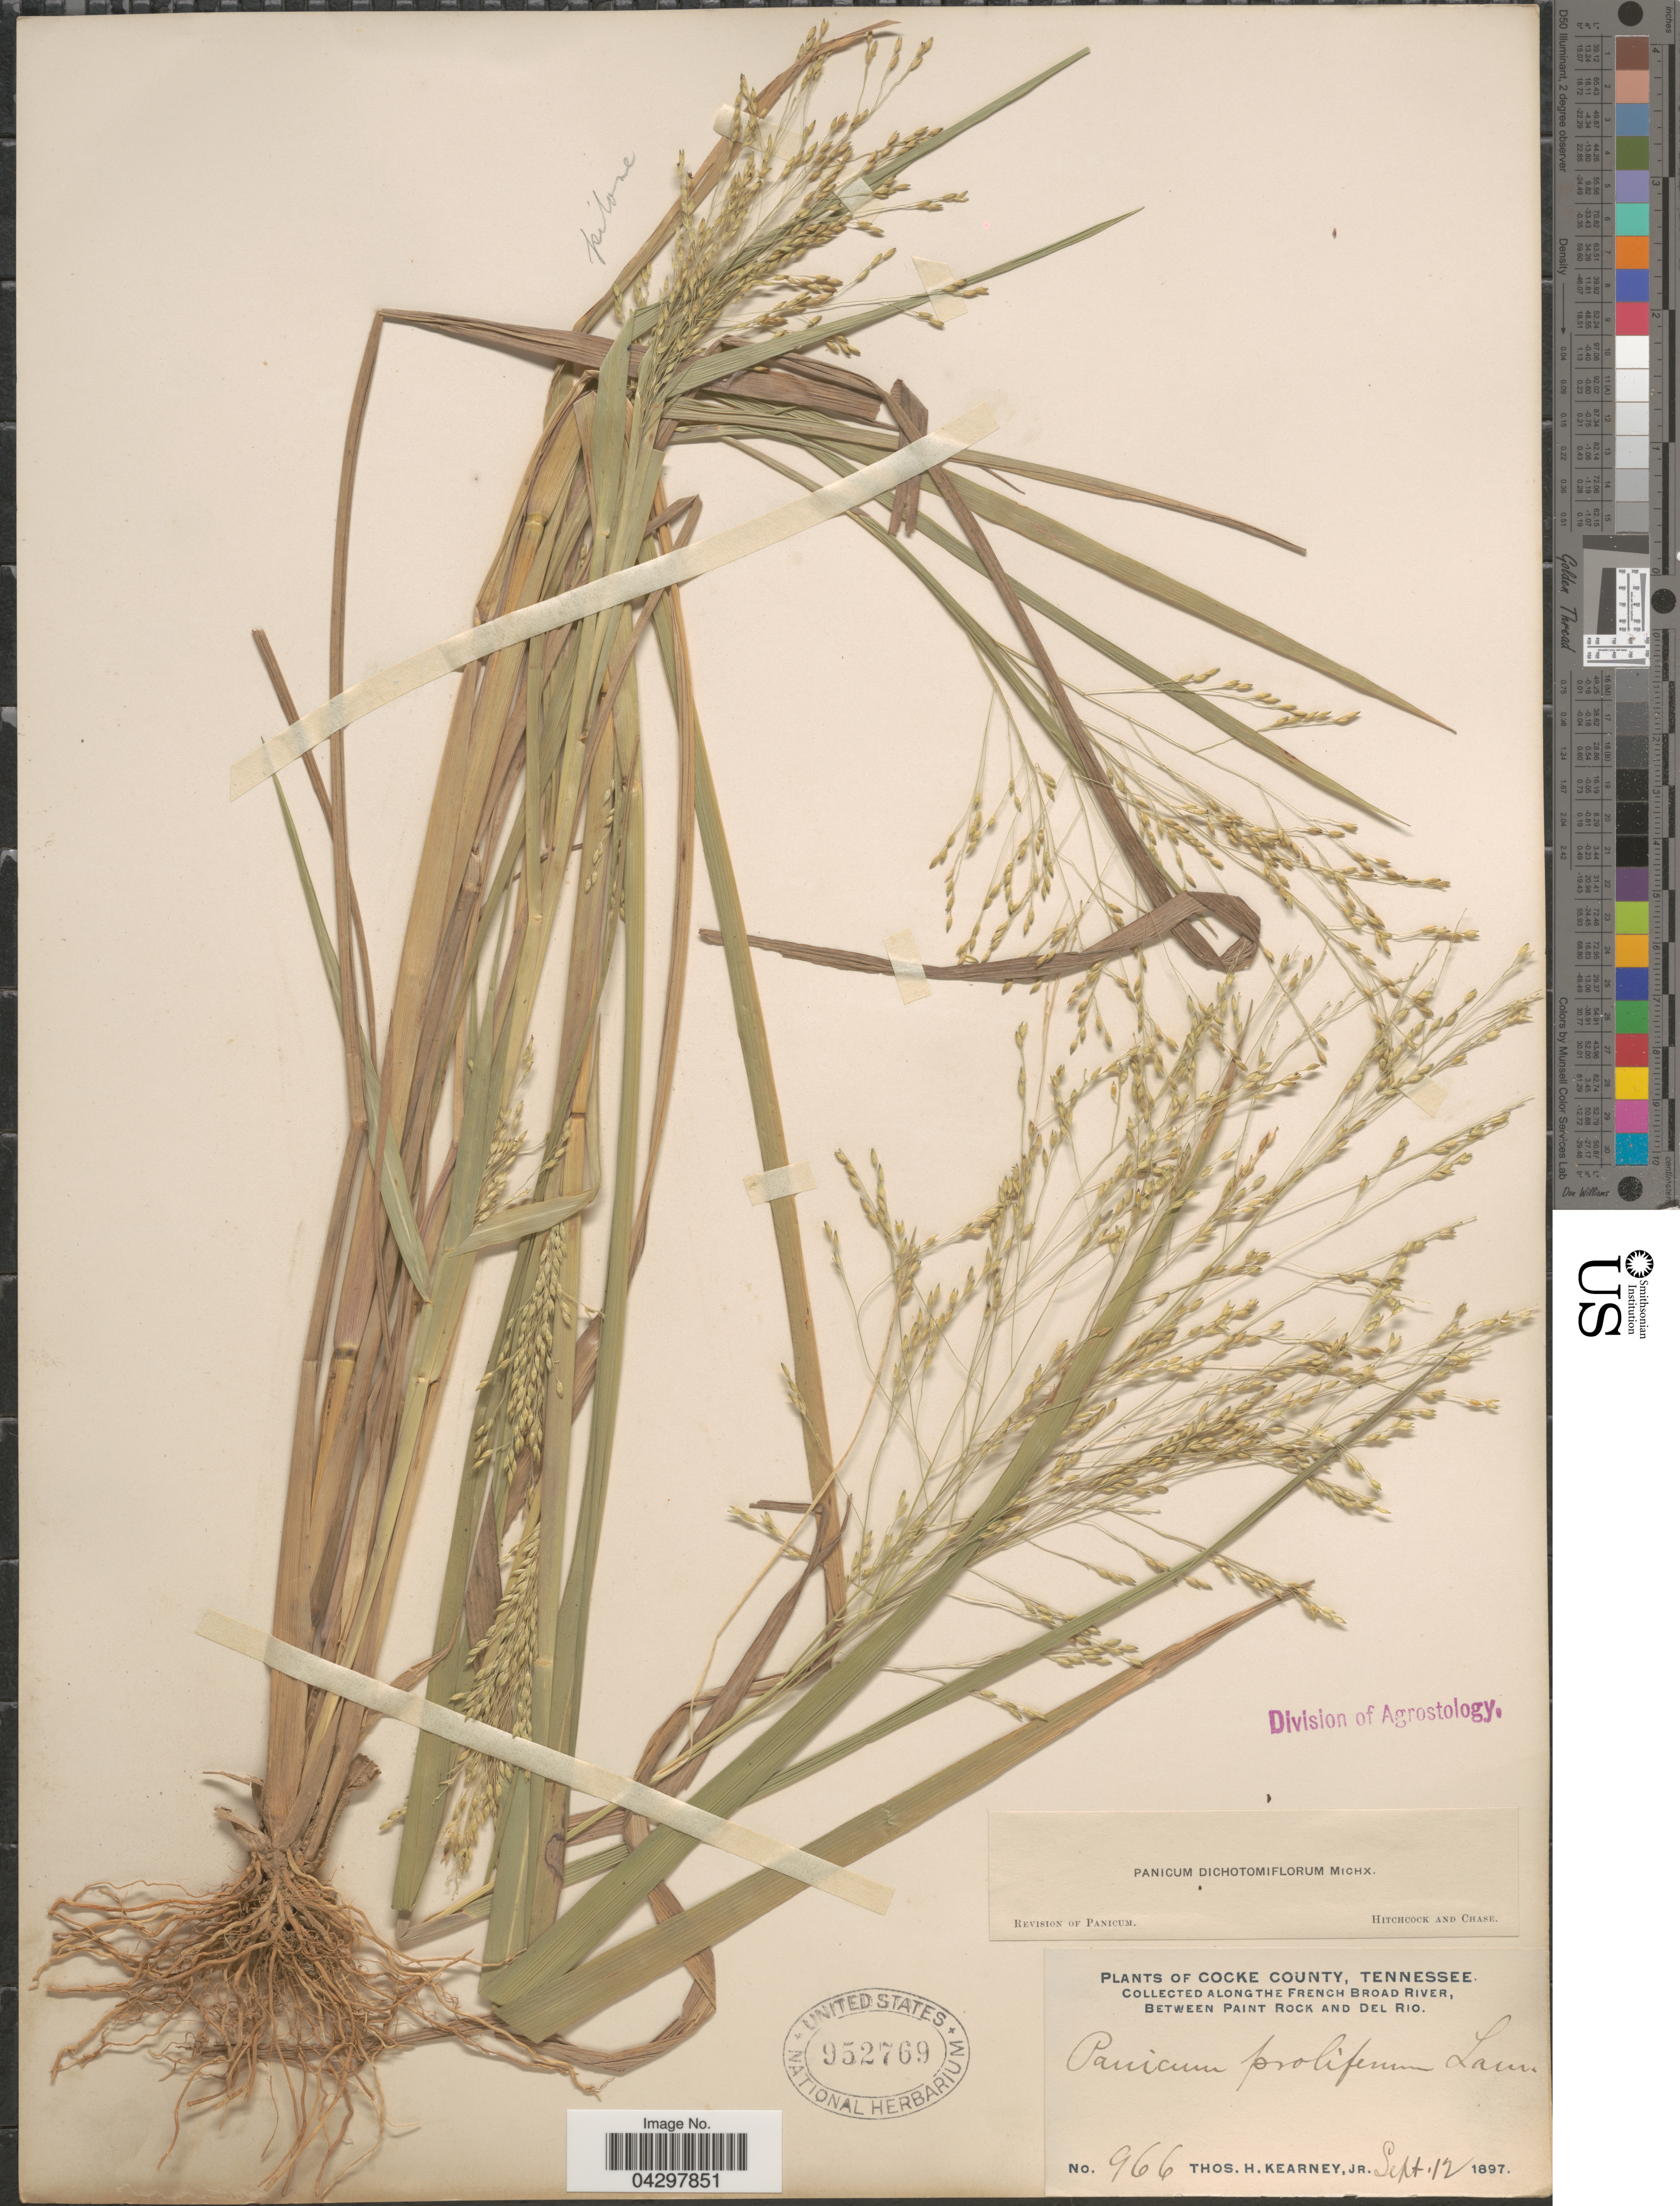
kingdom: Plantae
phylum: Tracheophyta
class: Liliopsida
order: Poales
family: Poaceae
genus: Panicum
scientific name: Panicum dichotomiflorum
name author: Michx.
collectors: T. H. Kearney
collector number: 966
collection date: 1897-09-12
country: United States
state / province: Tennessee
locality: Cocke County. Along the French Broad River, Between Paint Rock and Del Rio.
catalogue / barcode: US 952769